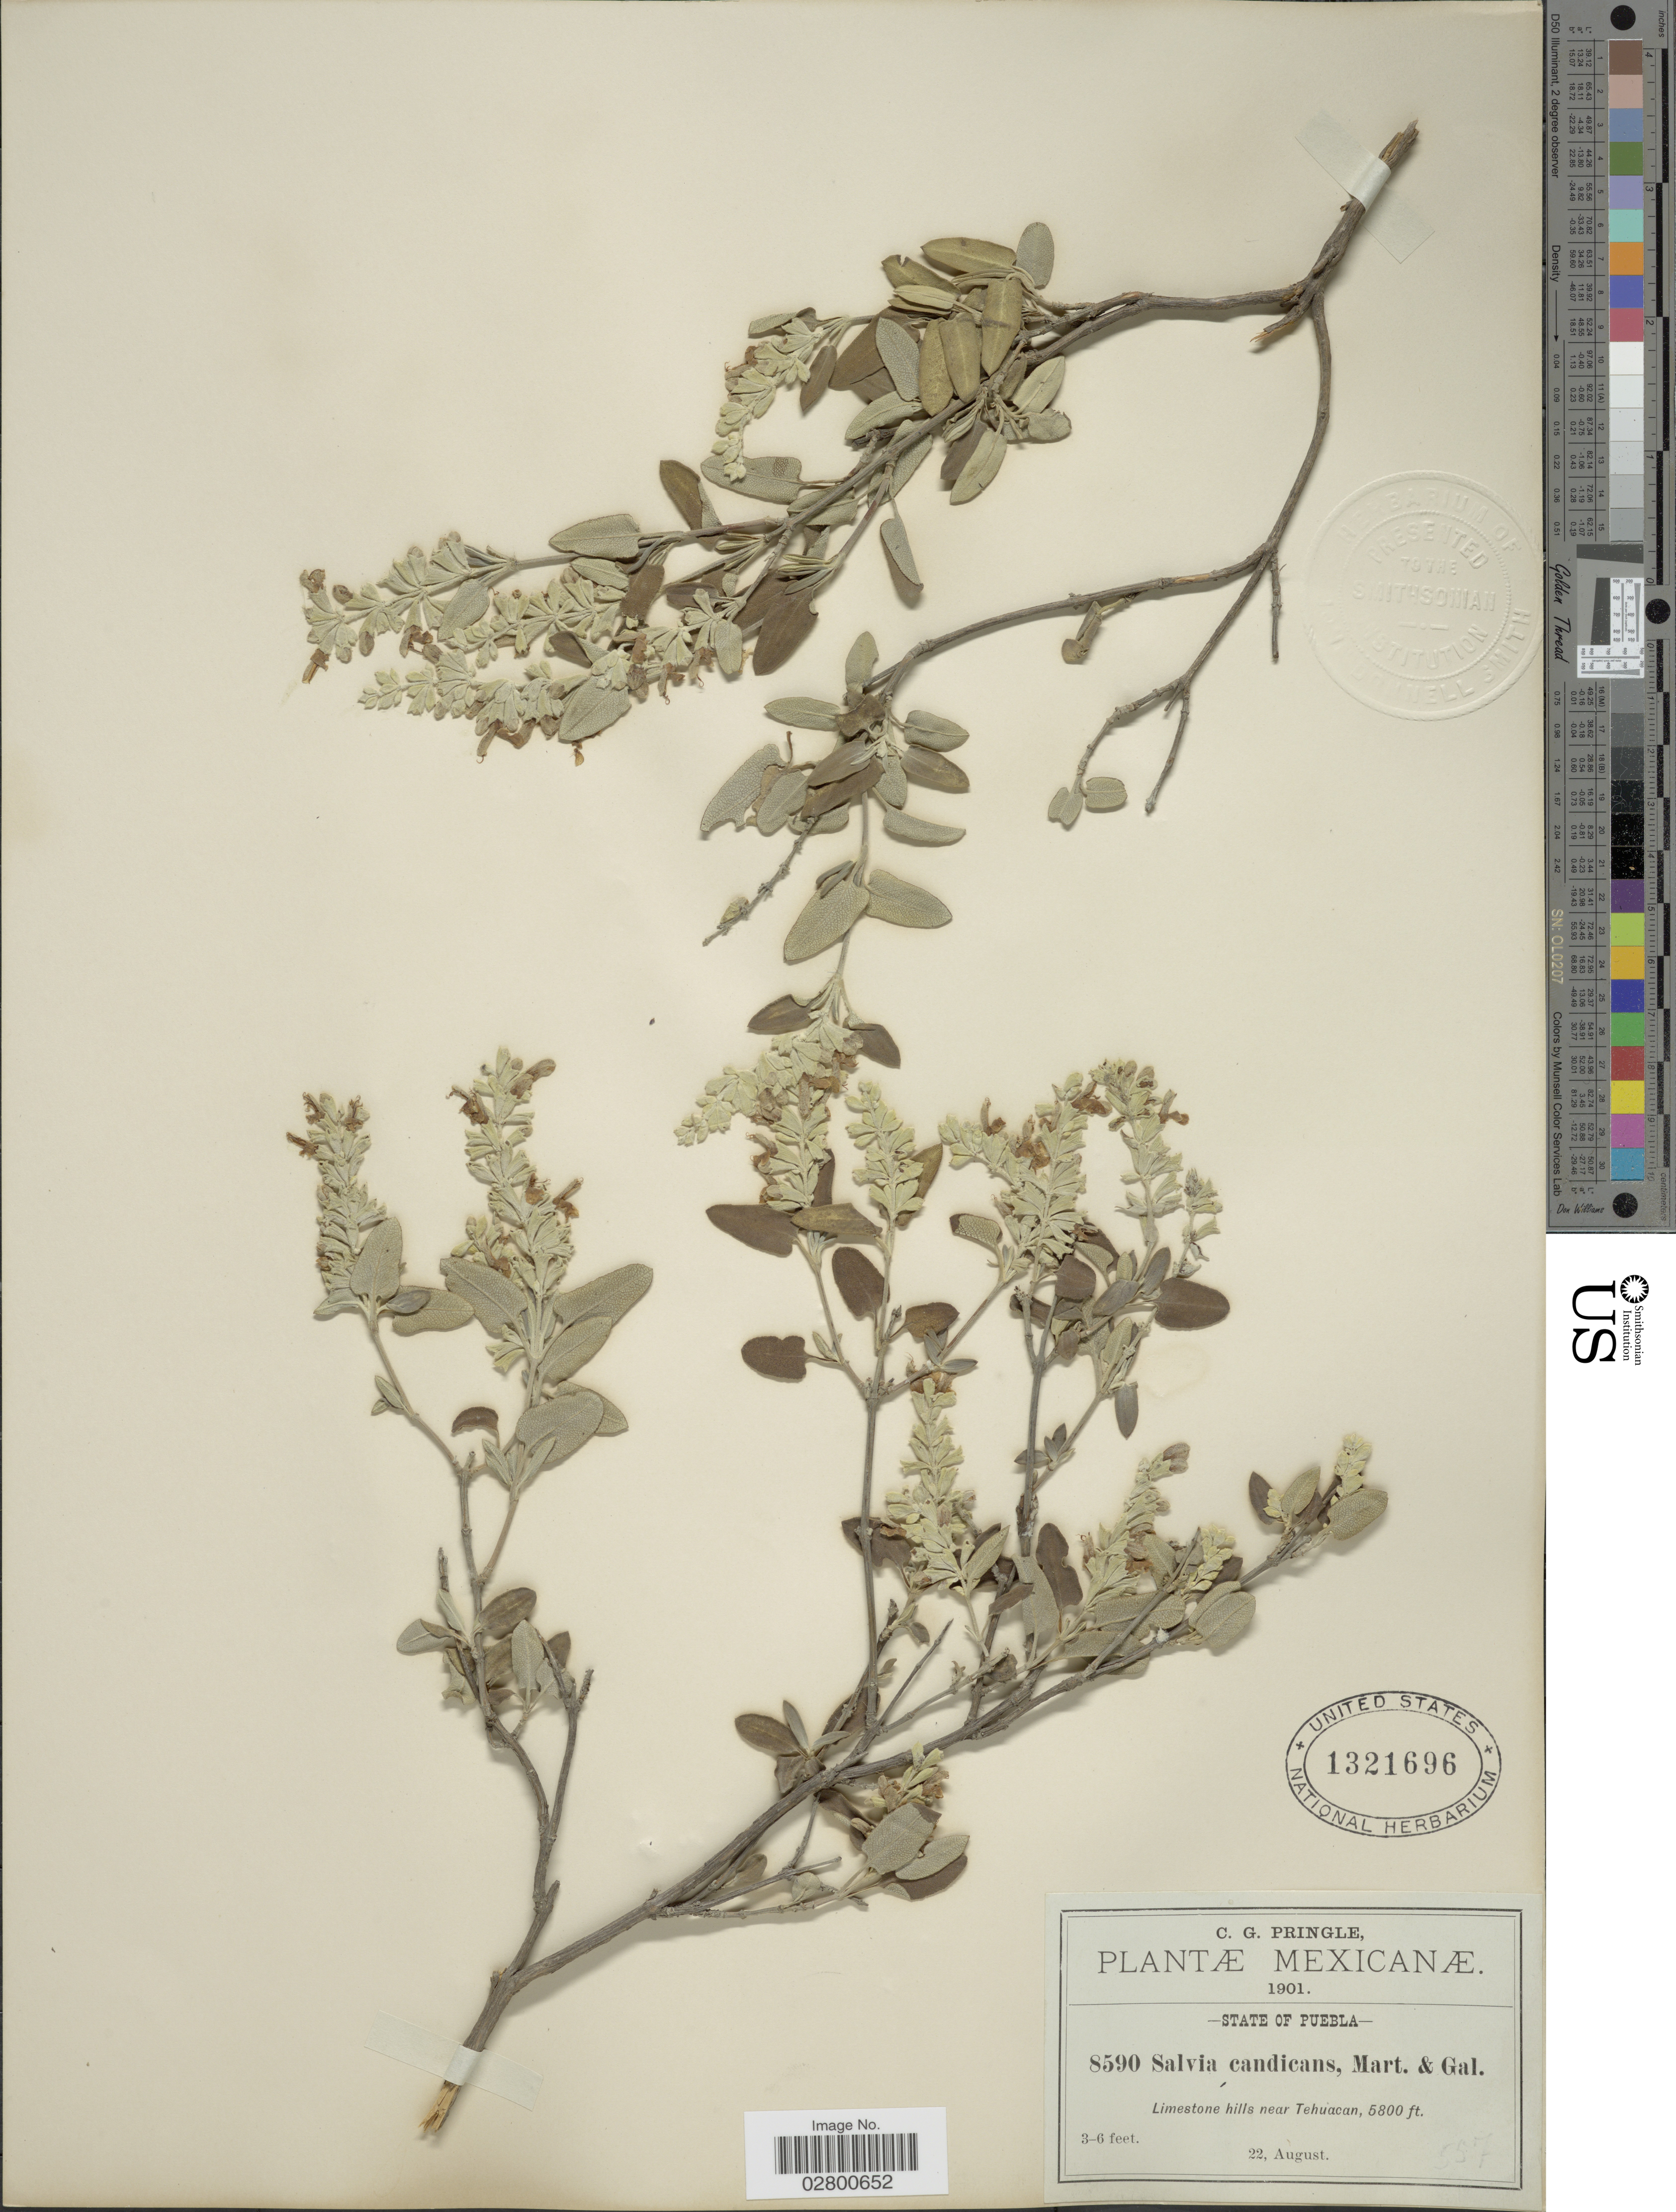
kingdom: Plantae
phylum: Tracheophyta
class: Magnoliopsida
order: Lamiales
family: Lamiaceae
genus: Salvia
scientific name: Salvia candicans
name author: M. Martens & Galeotti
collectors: C. G. Pringle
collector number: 8590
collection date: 1901-08-22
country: Mexico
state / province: Puebla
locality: Limestone hills near Tehuacan.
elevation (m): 1768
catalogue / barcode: US 1321696